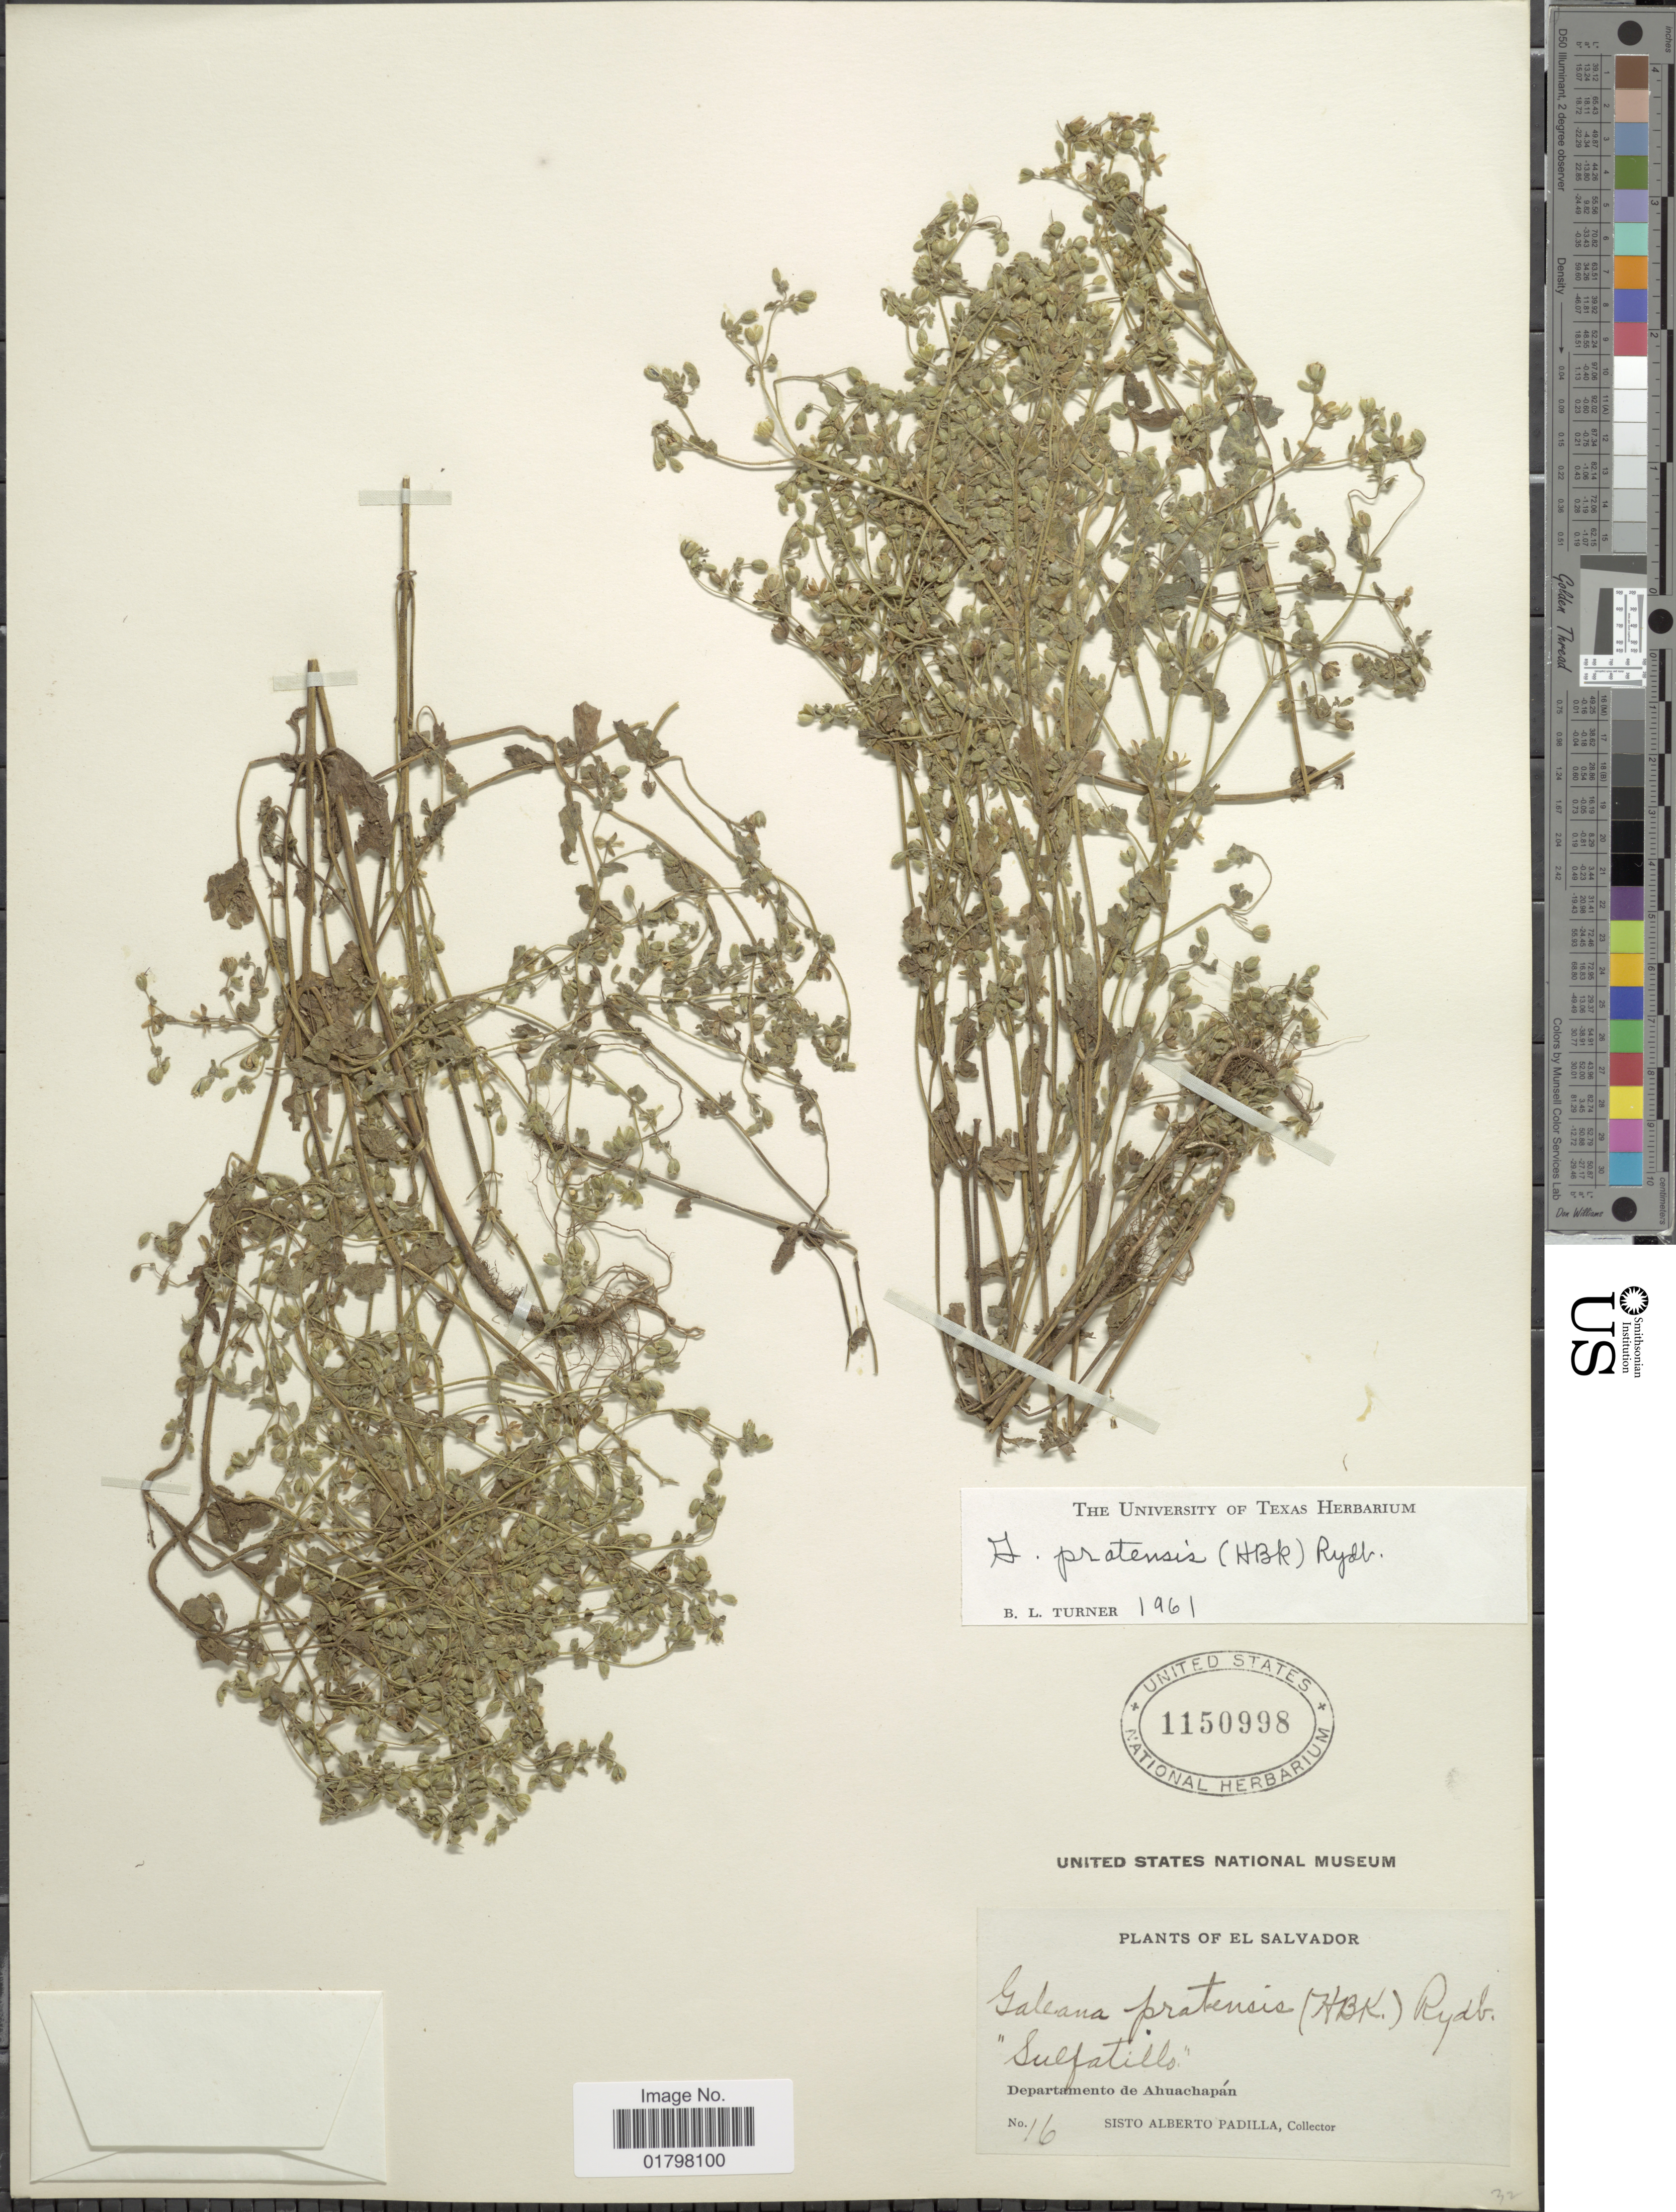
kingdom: Plantae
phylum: Tracheophyta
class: Magnoliopsida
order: Asterales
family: Asteraceae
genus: Galeana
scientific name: Galeana pratensis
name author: (Kunth) Rydb.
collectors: S. A. Padilla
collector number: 16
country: El Salvador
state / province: Ahuachapan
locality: Departamento de Ahuachapán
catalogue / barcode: US 1150998